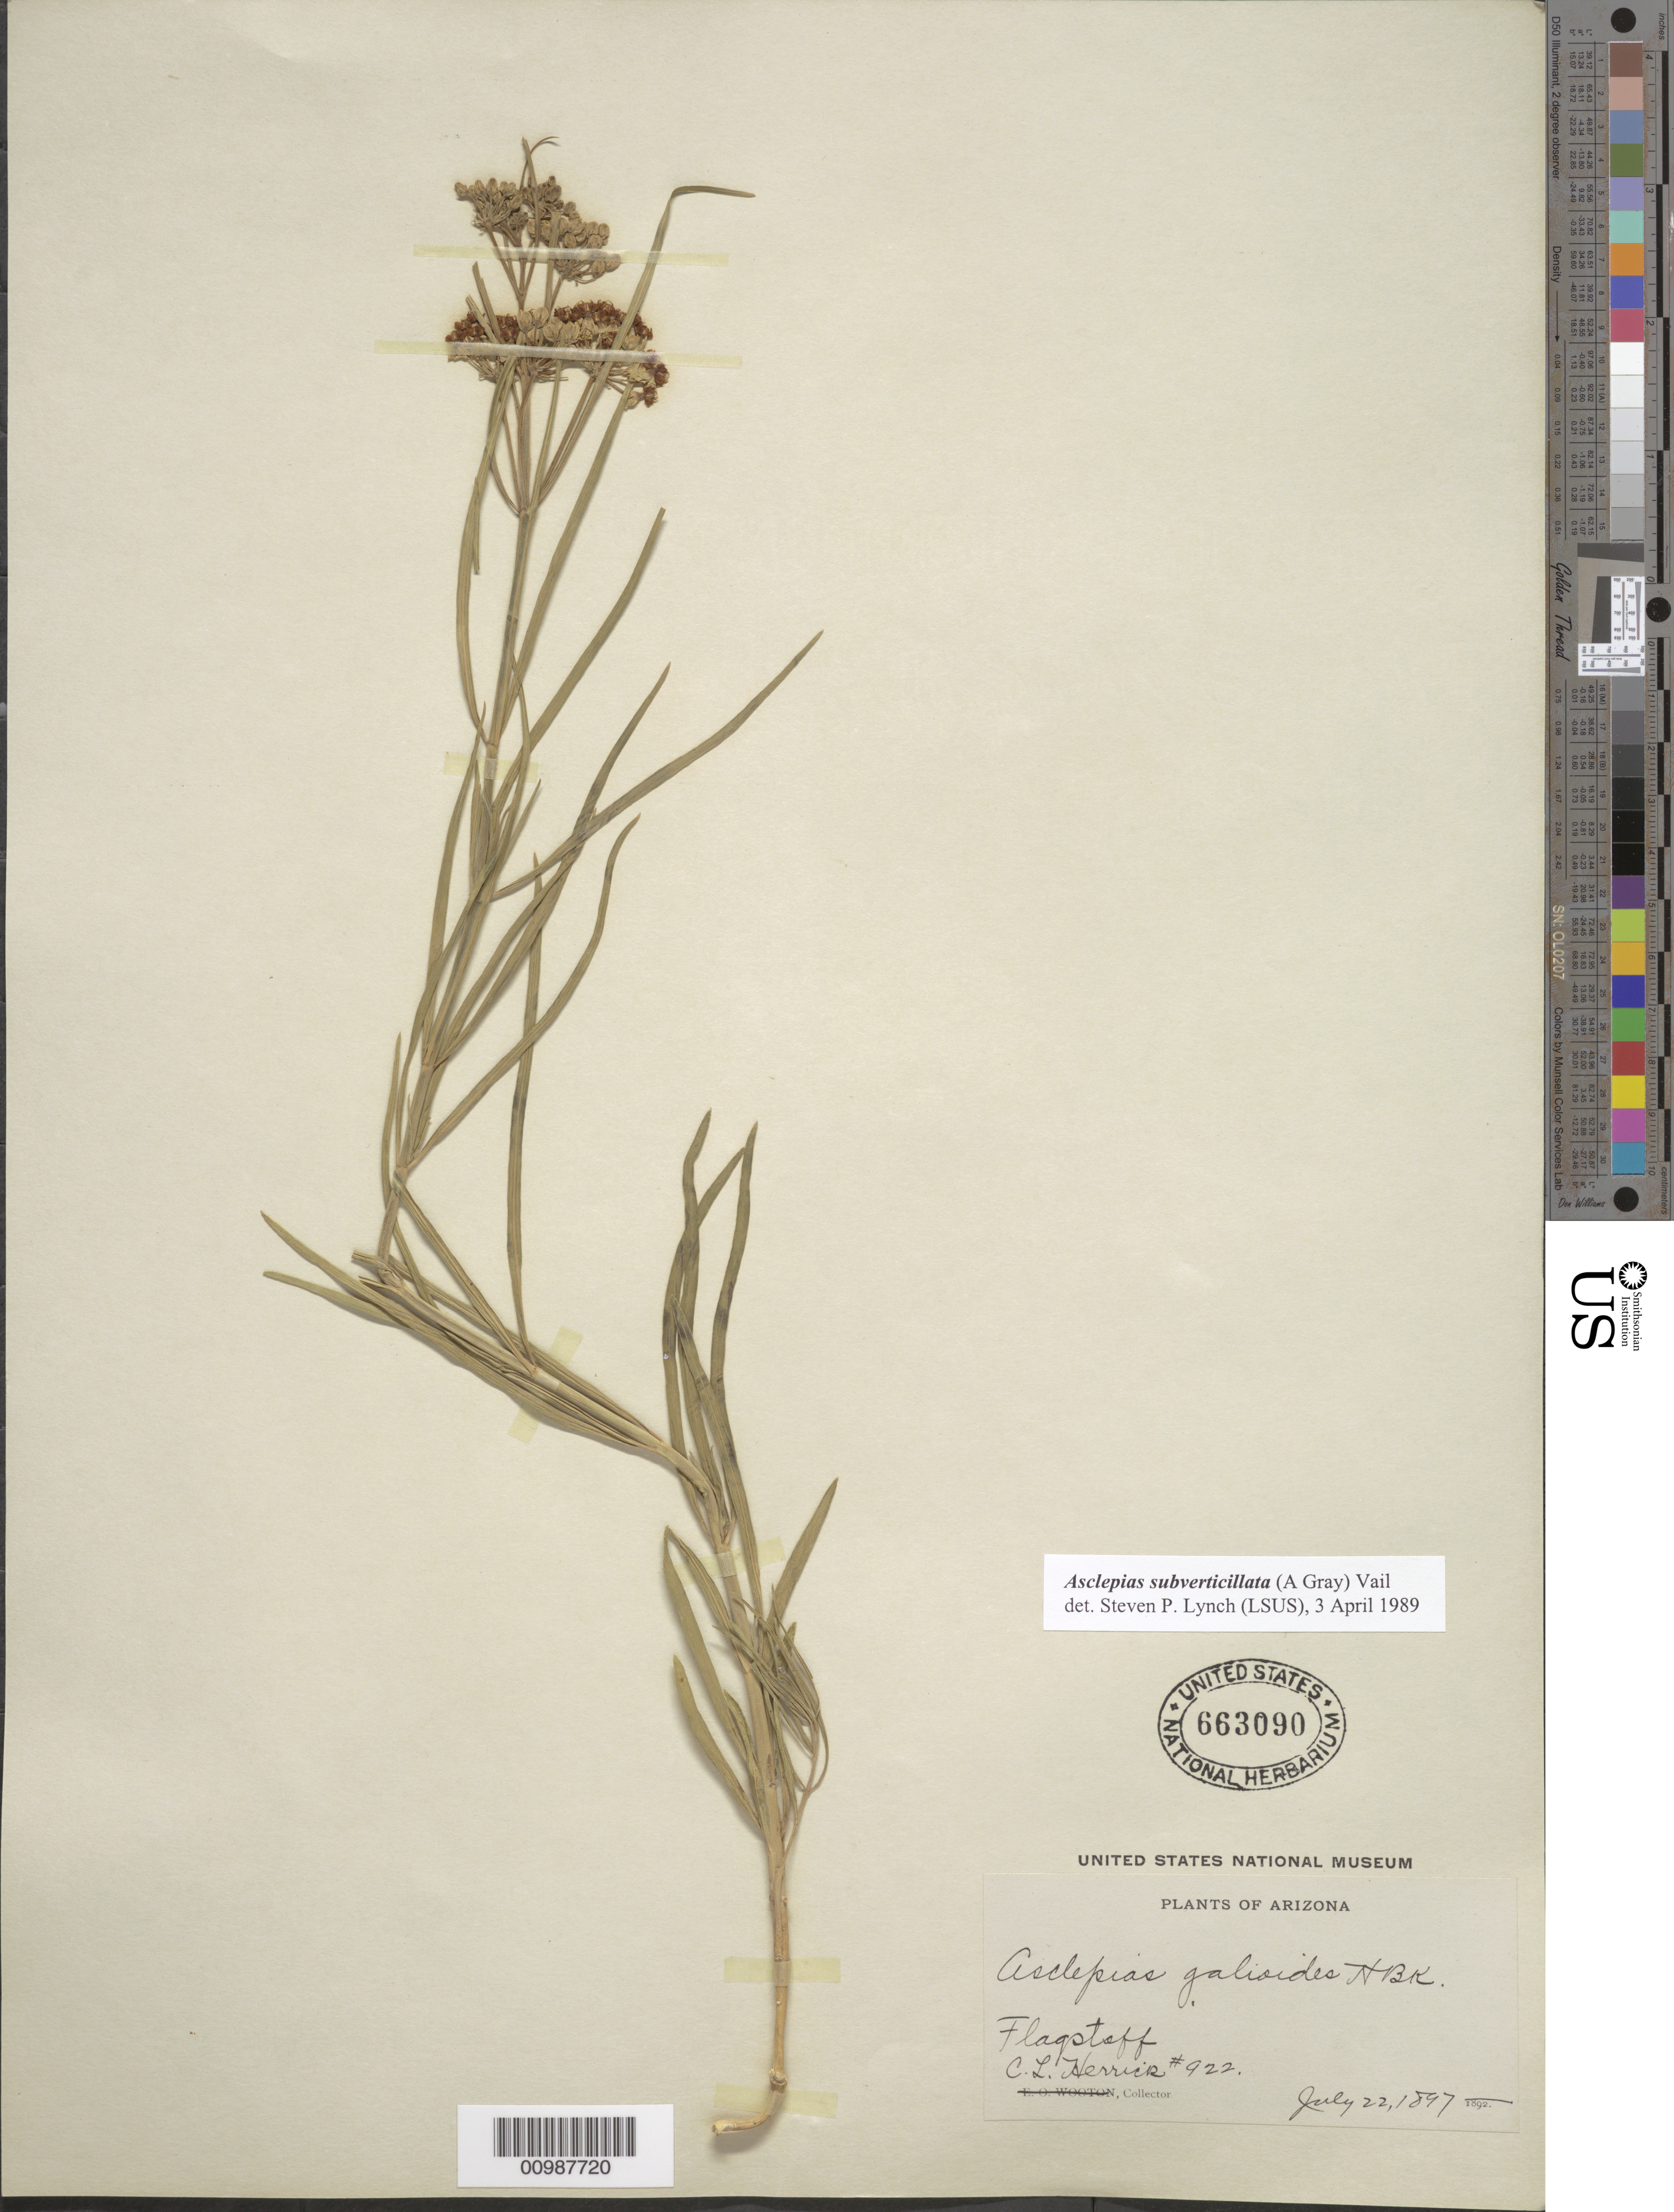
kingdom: Plantae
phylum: Tracheophyta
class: Magnoliopsida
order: Gentianales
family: Apocynaceae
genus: Asclepias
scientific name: Asclepias subverticillata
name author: (A. Gray) Vail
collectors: C. Herrick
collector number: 922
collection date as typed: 22 Jul 1897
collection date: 1897-07-22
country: United States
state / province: Arizona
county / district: Coconino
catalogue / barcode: US 663090